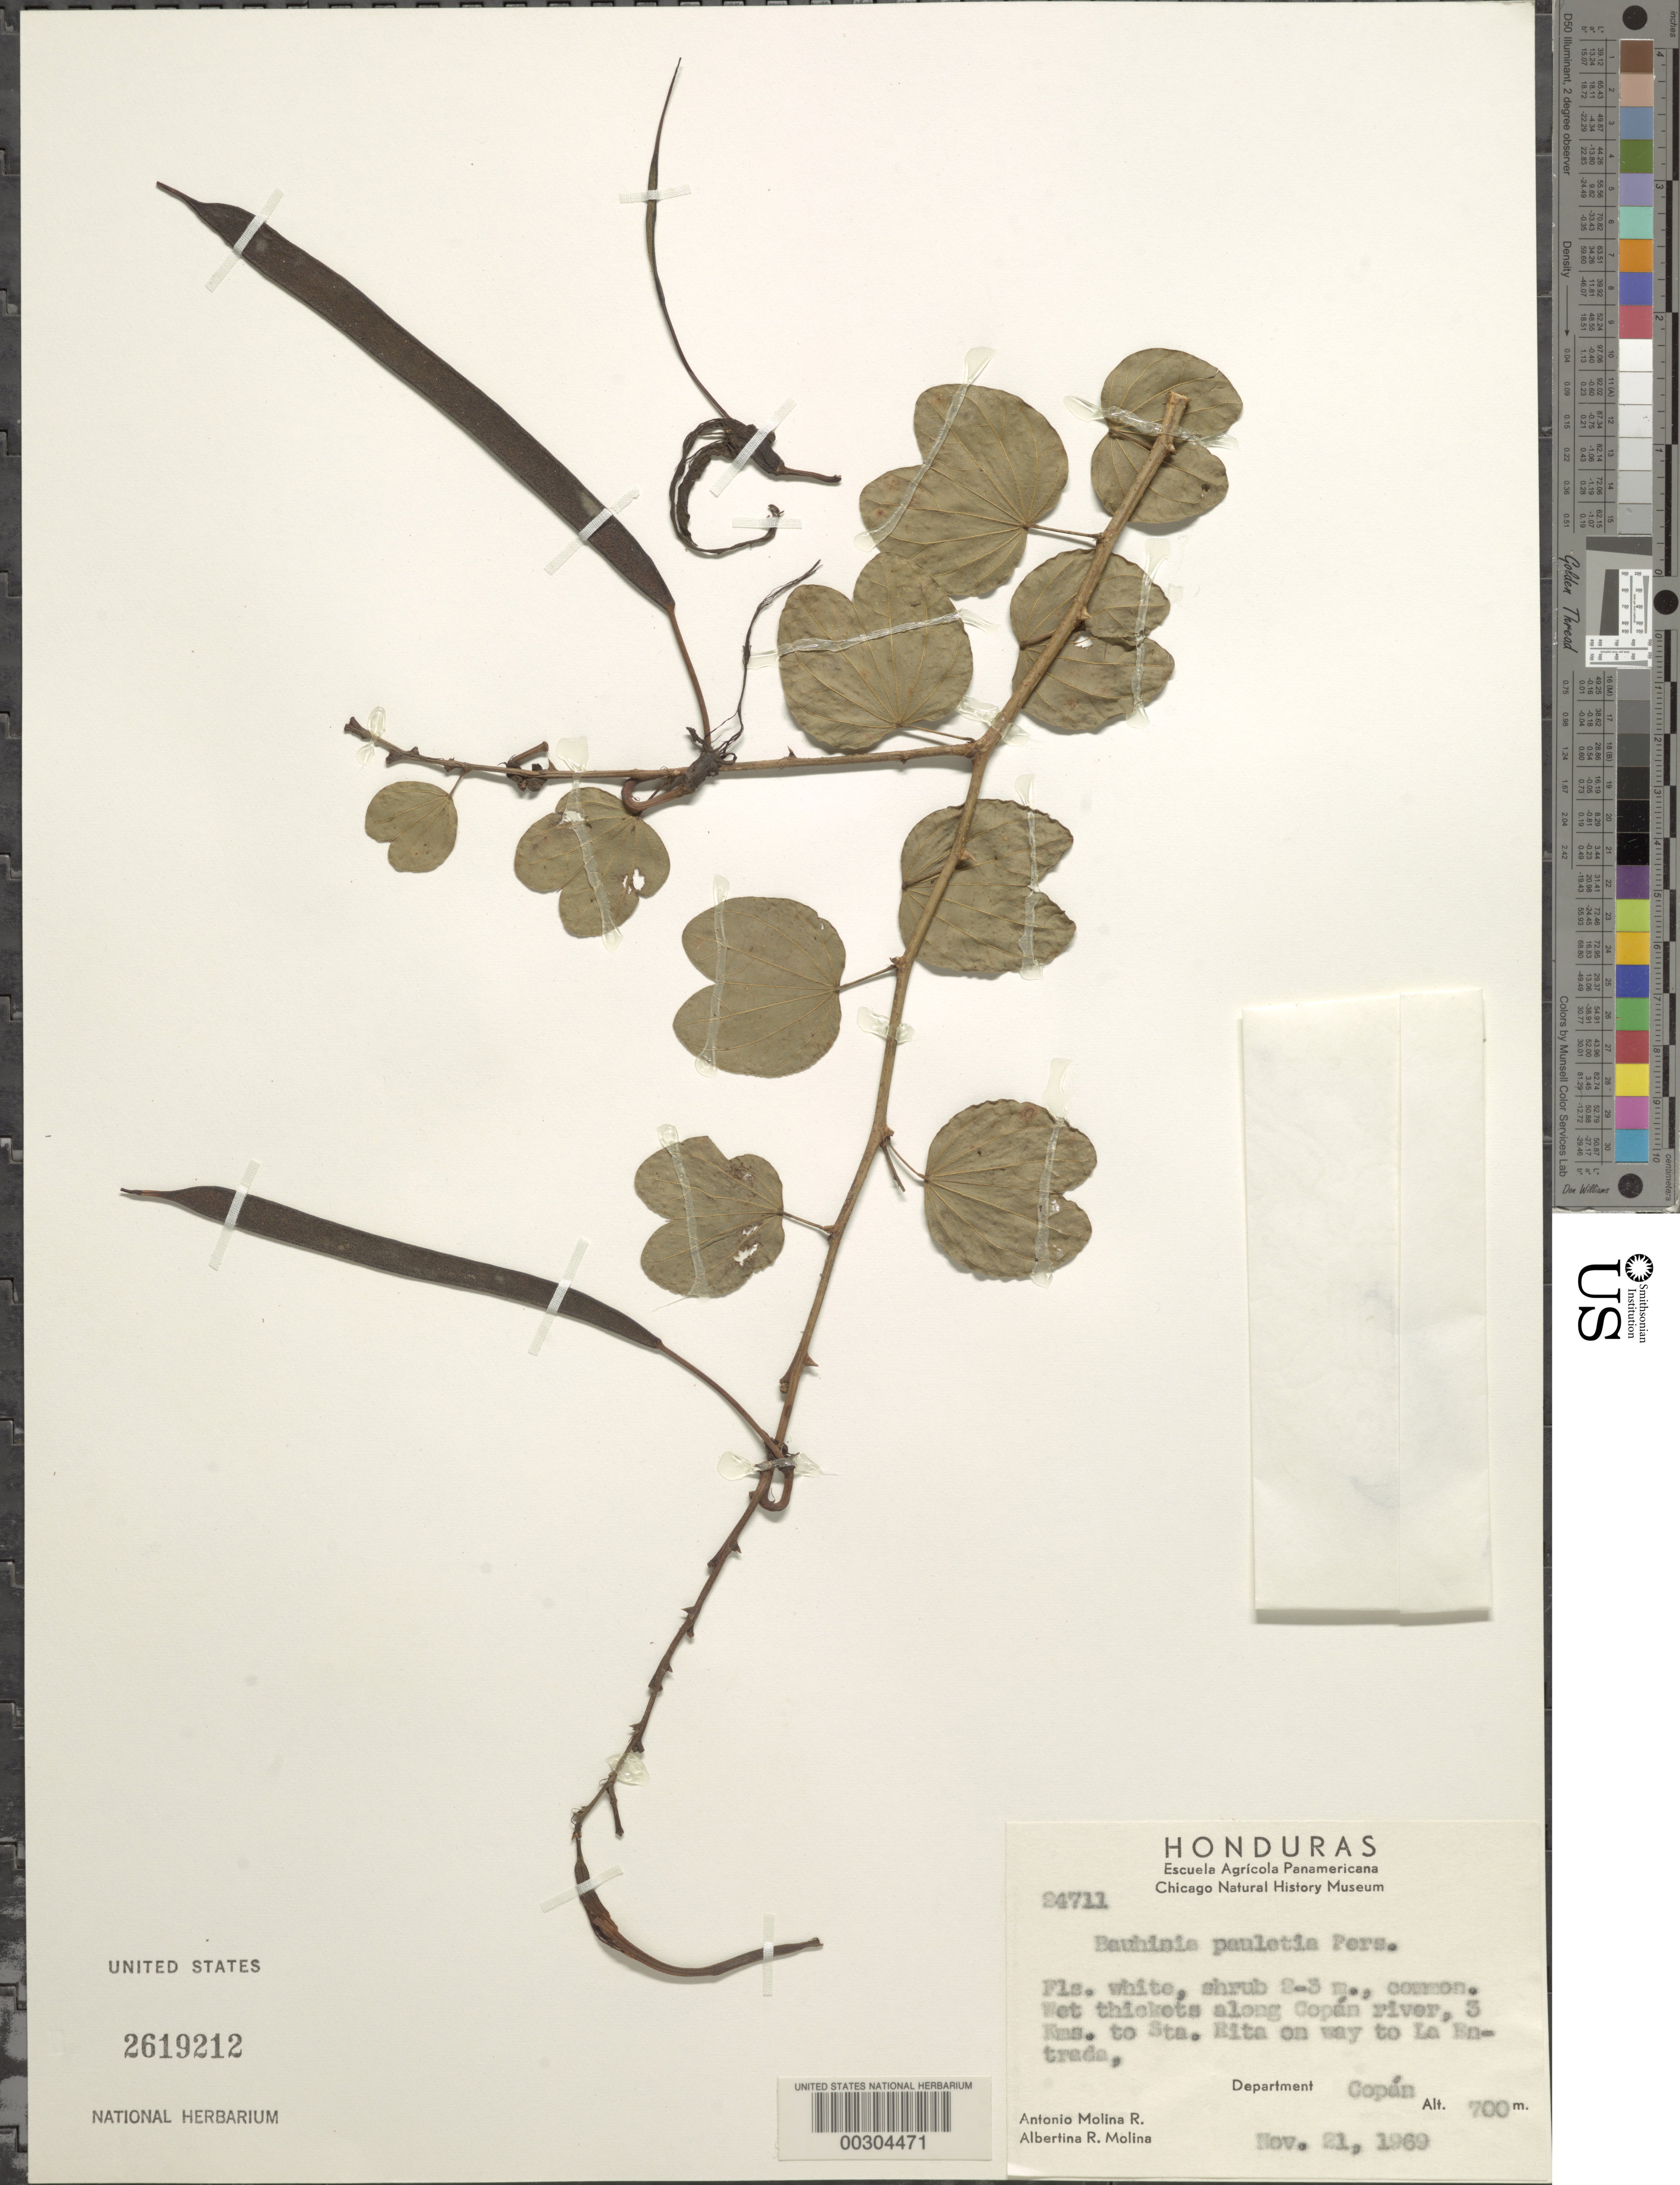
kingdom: Plantae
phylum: Tracheophyta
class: Magnoliopsida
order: Fabales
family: Fabaceae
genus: Bauhinia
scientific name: Bauhinia pauletia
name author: Pers.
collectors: A. Molina R. & A. Molina R.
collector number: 24711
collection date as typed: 21 Nov 1969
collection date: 1969-11-21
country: Honduras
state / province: Copán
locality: Along Copán River, 3 km to Sta. Rita on way to La Entrada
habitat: Wet thickets along river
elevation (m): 700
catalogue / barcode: US 2619212